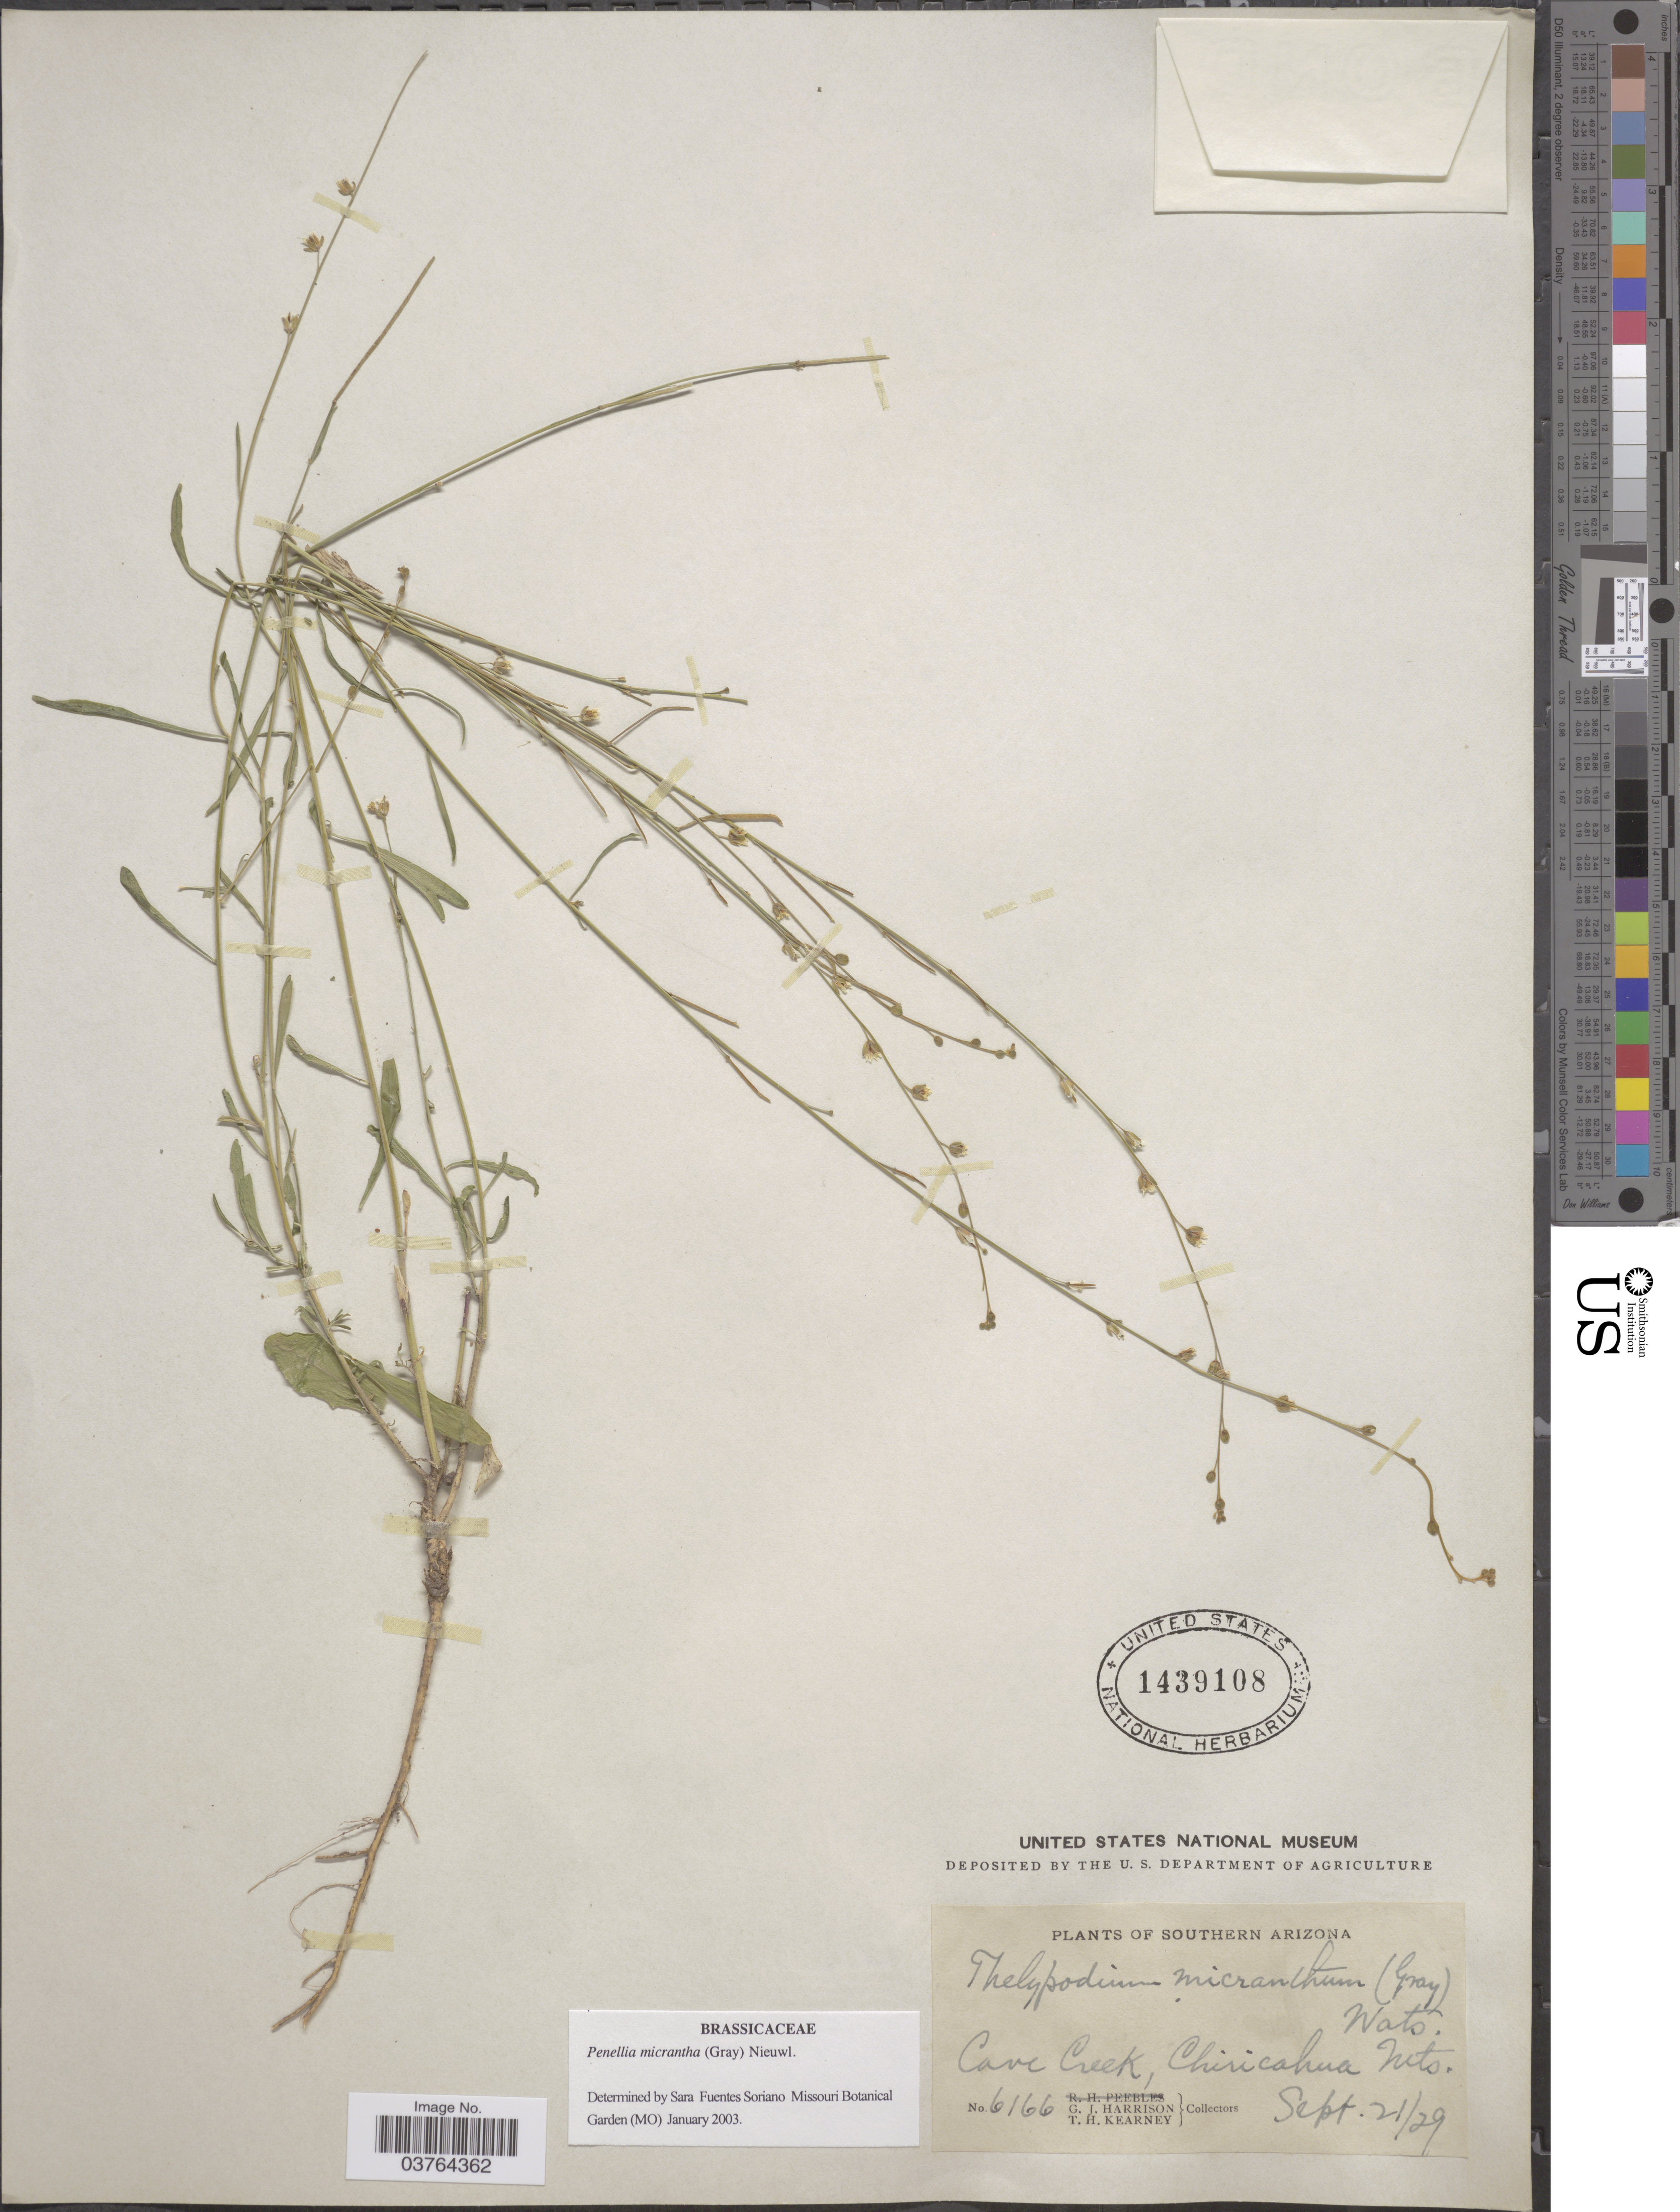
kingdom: Plantae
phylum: Tracheophyta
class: Magnoliopsida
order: Brassicales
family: Brassicaceae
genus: Pennellia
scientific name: Pennellia micrantha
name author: (A. Gray) Nieuwl.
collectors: G. J. Harrison & T. H. Kearney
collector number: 6166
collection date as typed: Transcribed d/m/y: 21/9/29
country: United States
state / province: Arizona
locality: Southern Arizona. Cave Creek, Chiricahua Mts.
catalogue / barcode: US 1439108